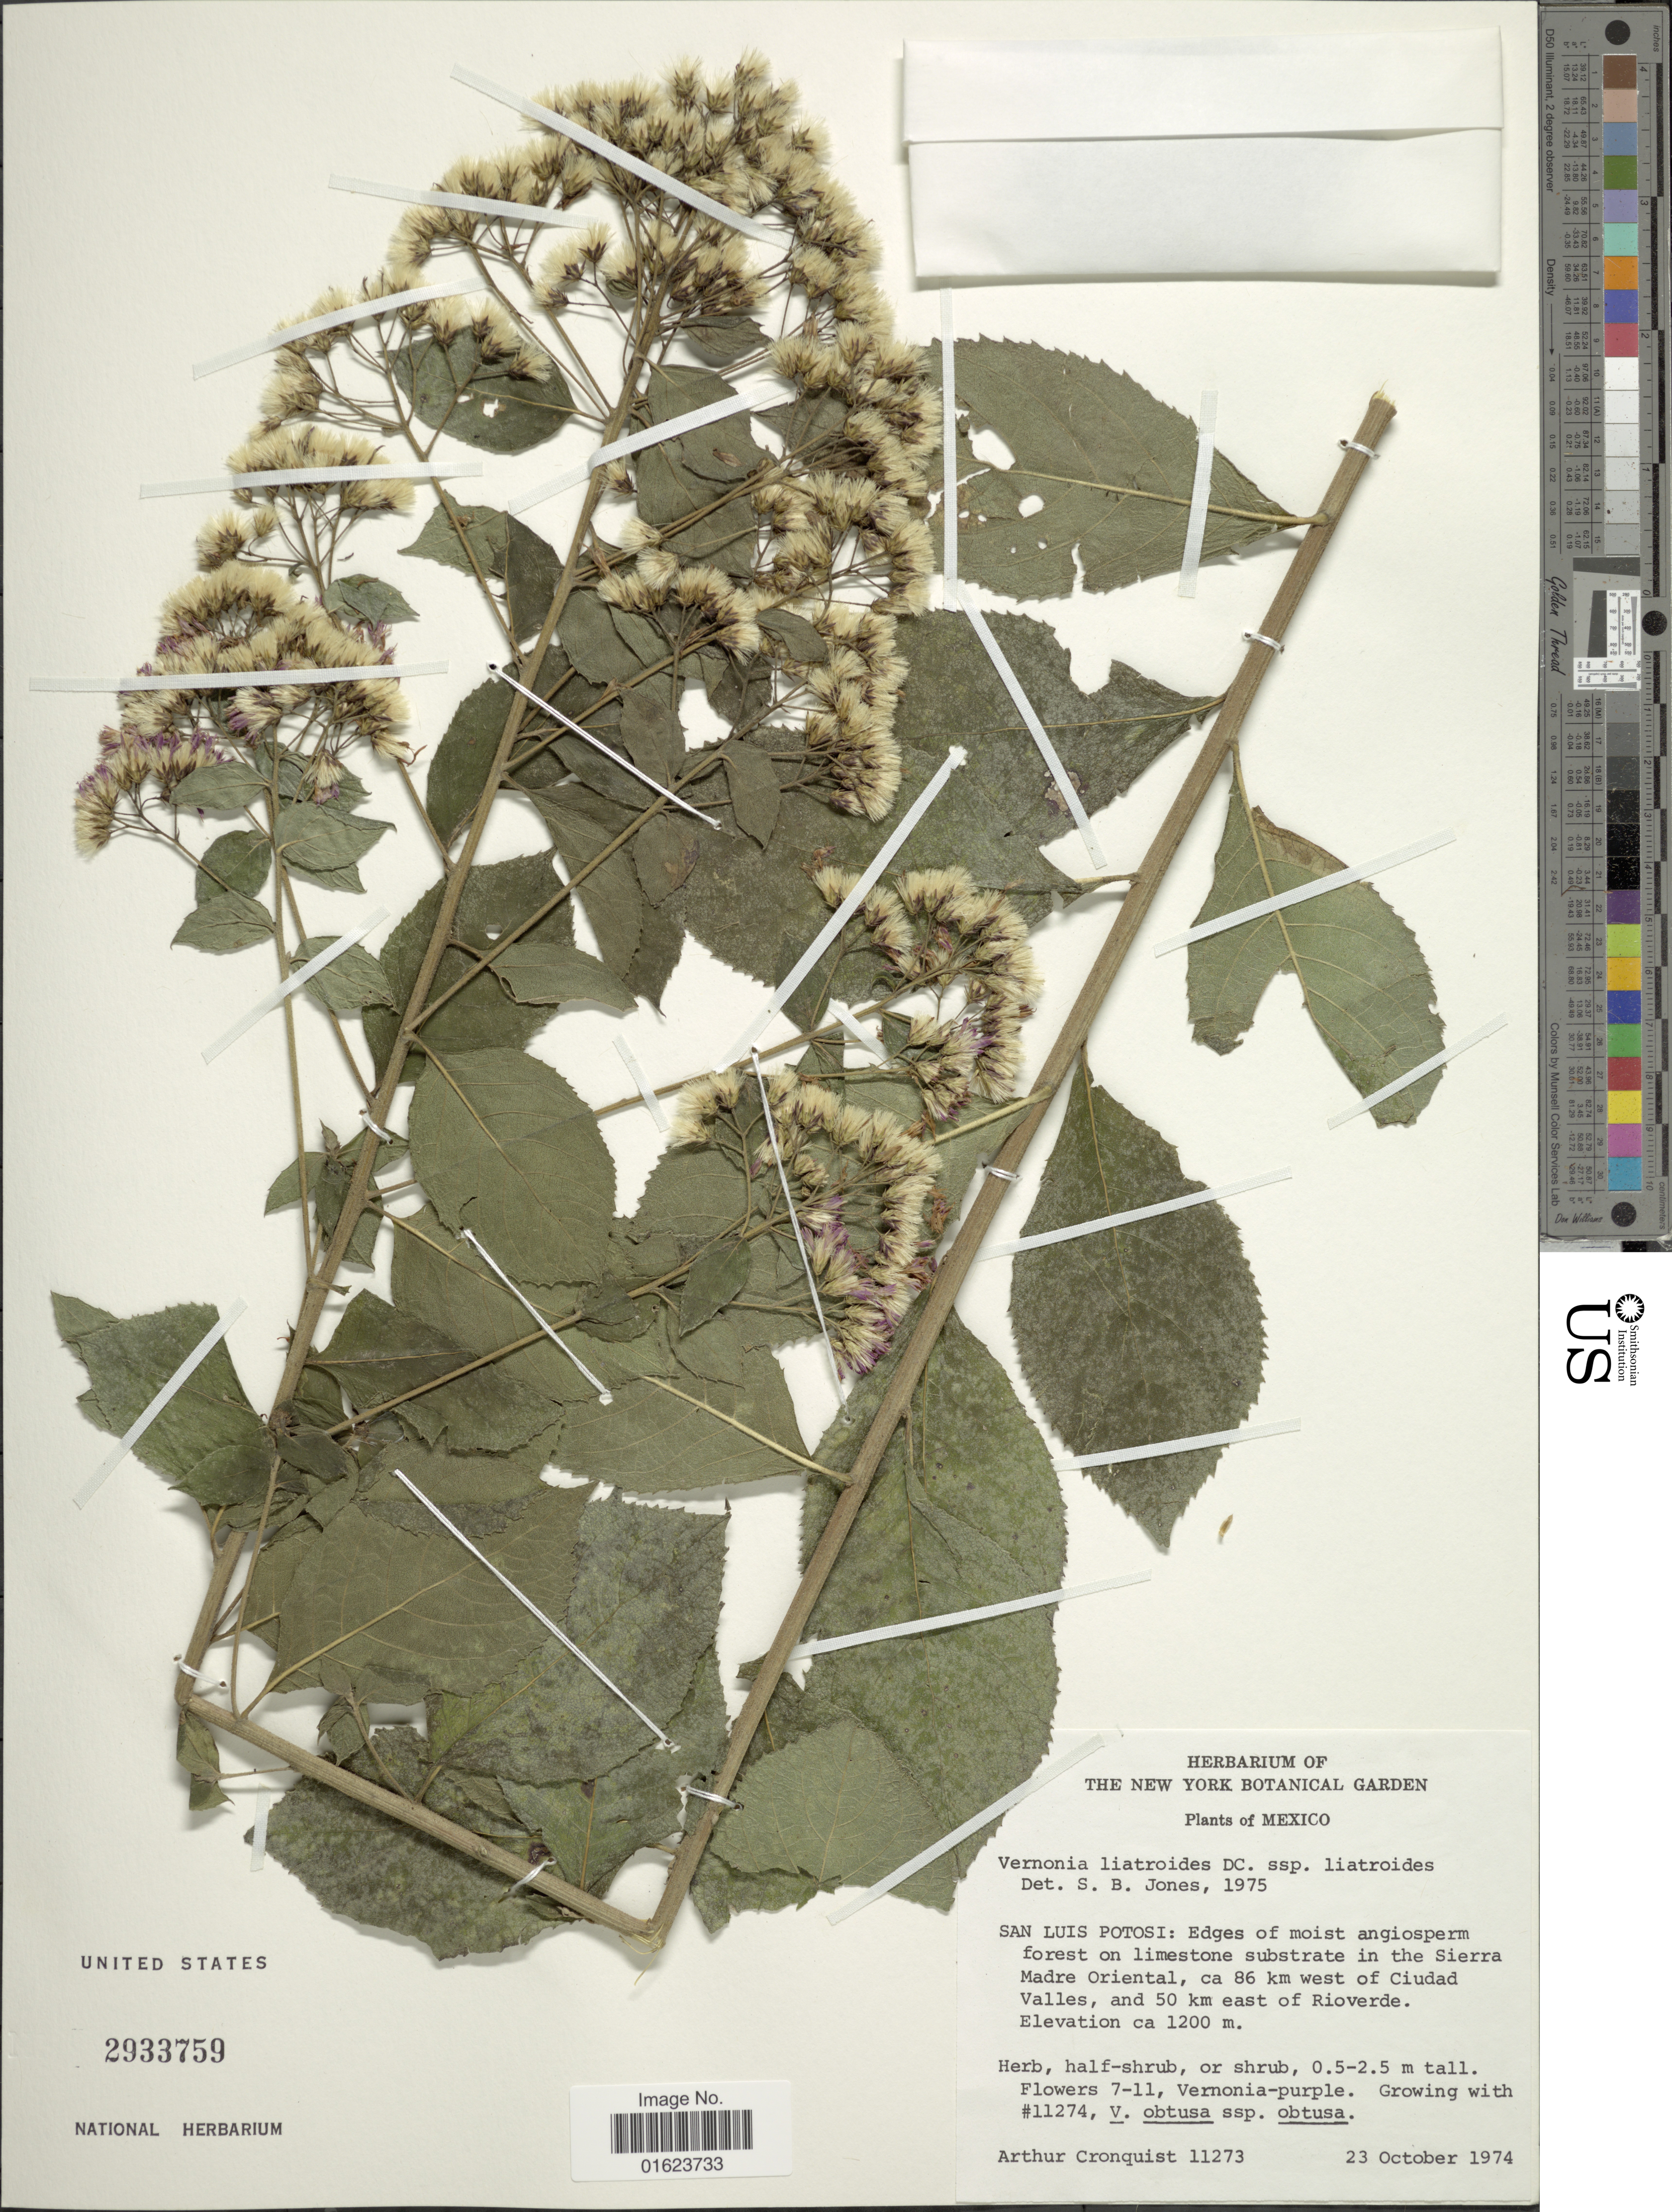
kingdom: Plantae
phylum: Tracheophyta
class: Magnoliopsida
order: Asterales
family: Asteraceae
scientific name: Vickianthus liatroides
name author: (DC.) H. Rob.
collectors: A. J. Cronquist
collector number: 11273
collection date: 1974-10-23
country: Mexico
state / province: San Luis Potosí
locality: Mexico, San Luis Potosi: in the Sierra Madre Oriental, ca 86 km west of Ciudad Valles, and 50 km east of Rioverde.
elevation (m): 1200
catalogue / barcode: US 2933759